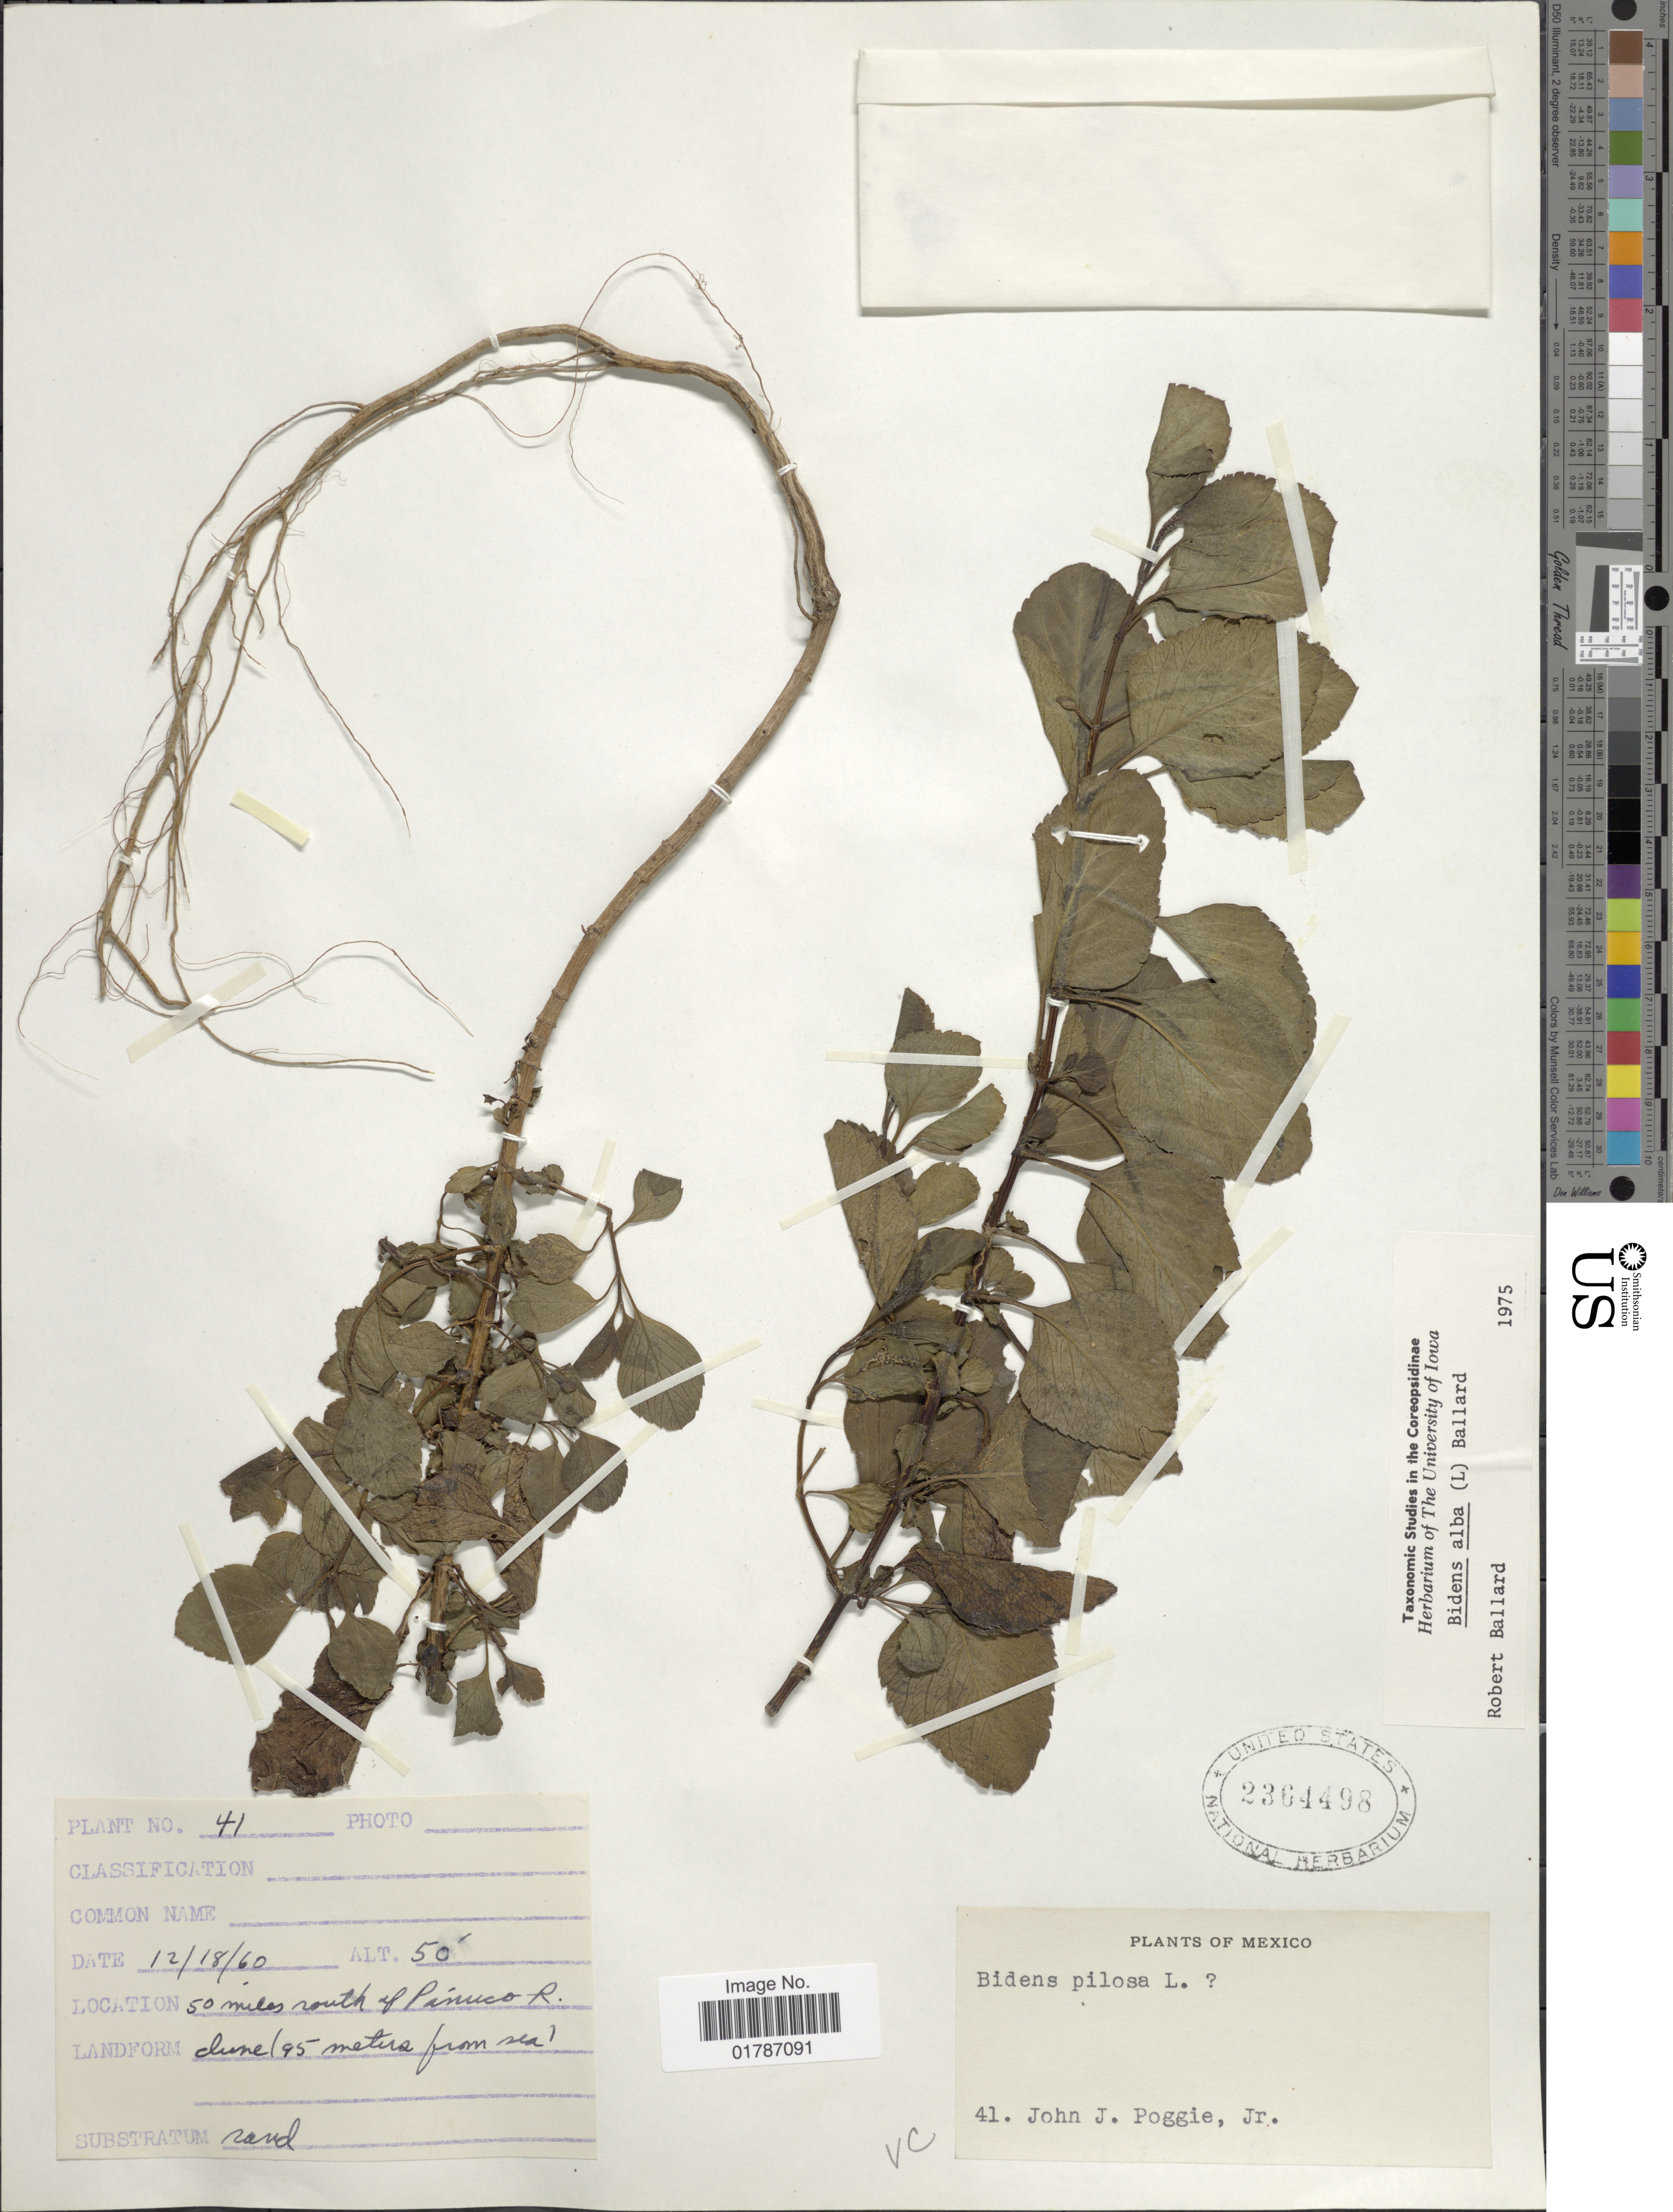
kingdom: Plantae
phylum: Tracheophyta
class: Magnoliopsida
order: Asterales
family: Asteraceae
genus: Bidens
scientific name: Bidens alba var. alba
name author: (L.) DC.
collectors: J. Poggie Jr.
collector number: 41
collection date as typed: Transcribed d/m/y: 18/12/60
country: Mexico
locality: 50 miles south of Panuco R.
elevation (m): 15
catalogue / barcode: US 2364498